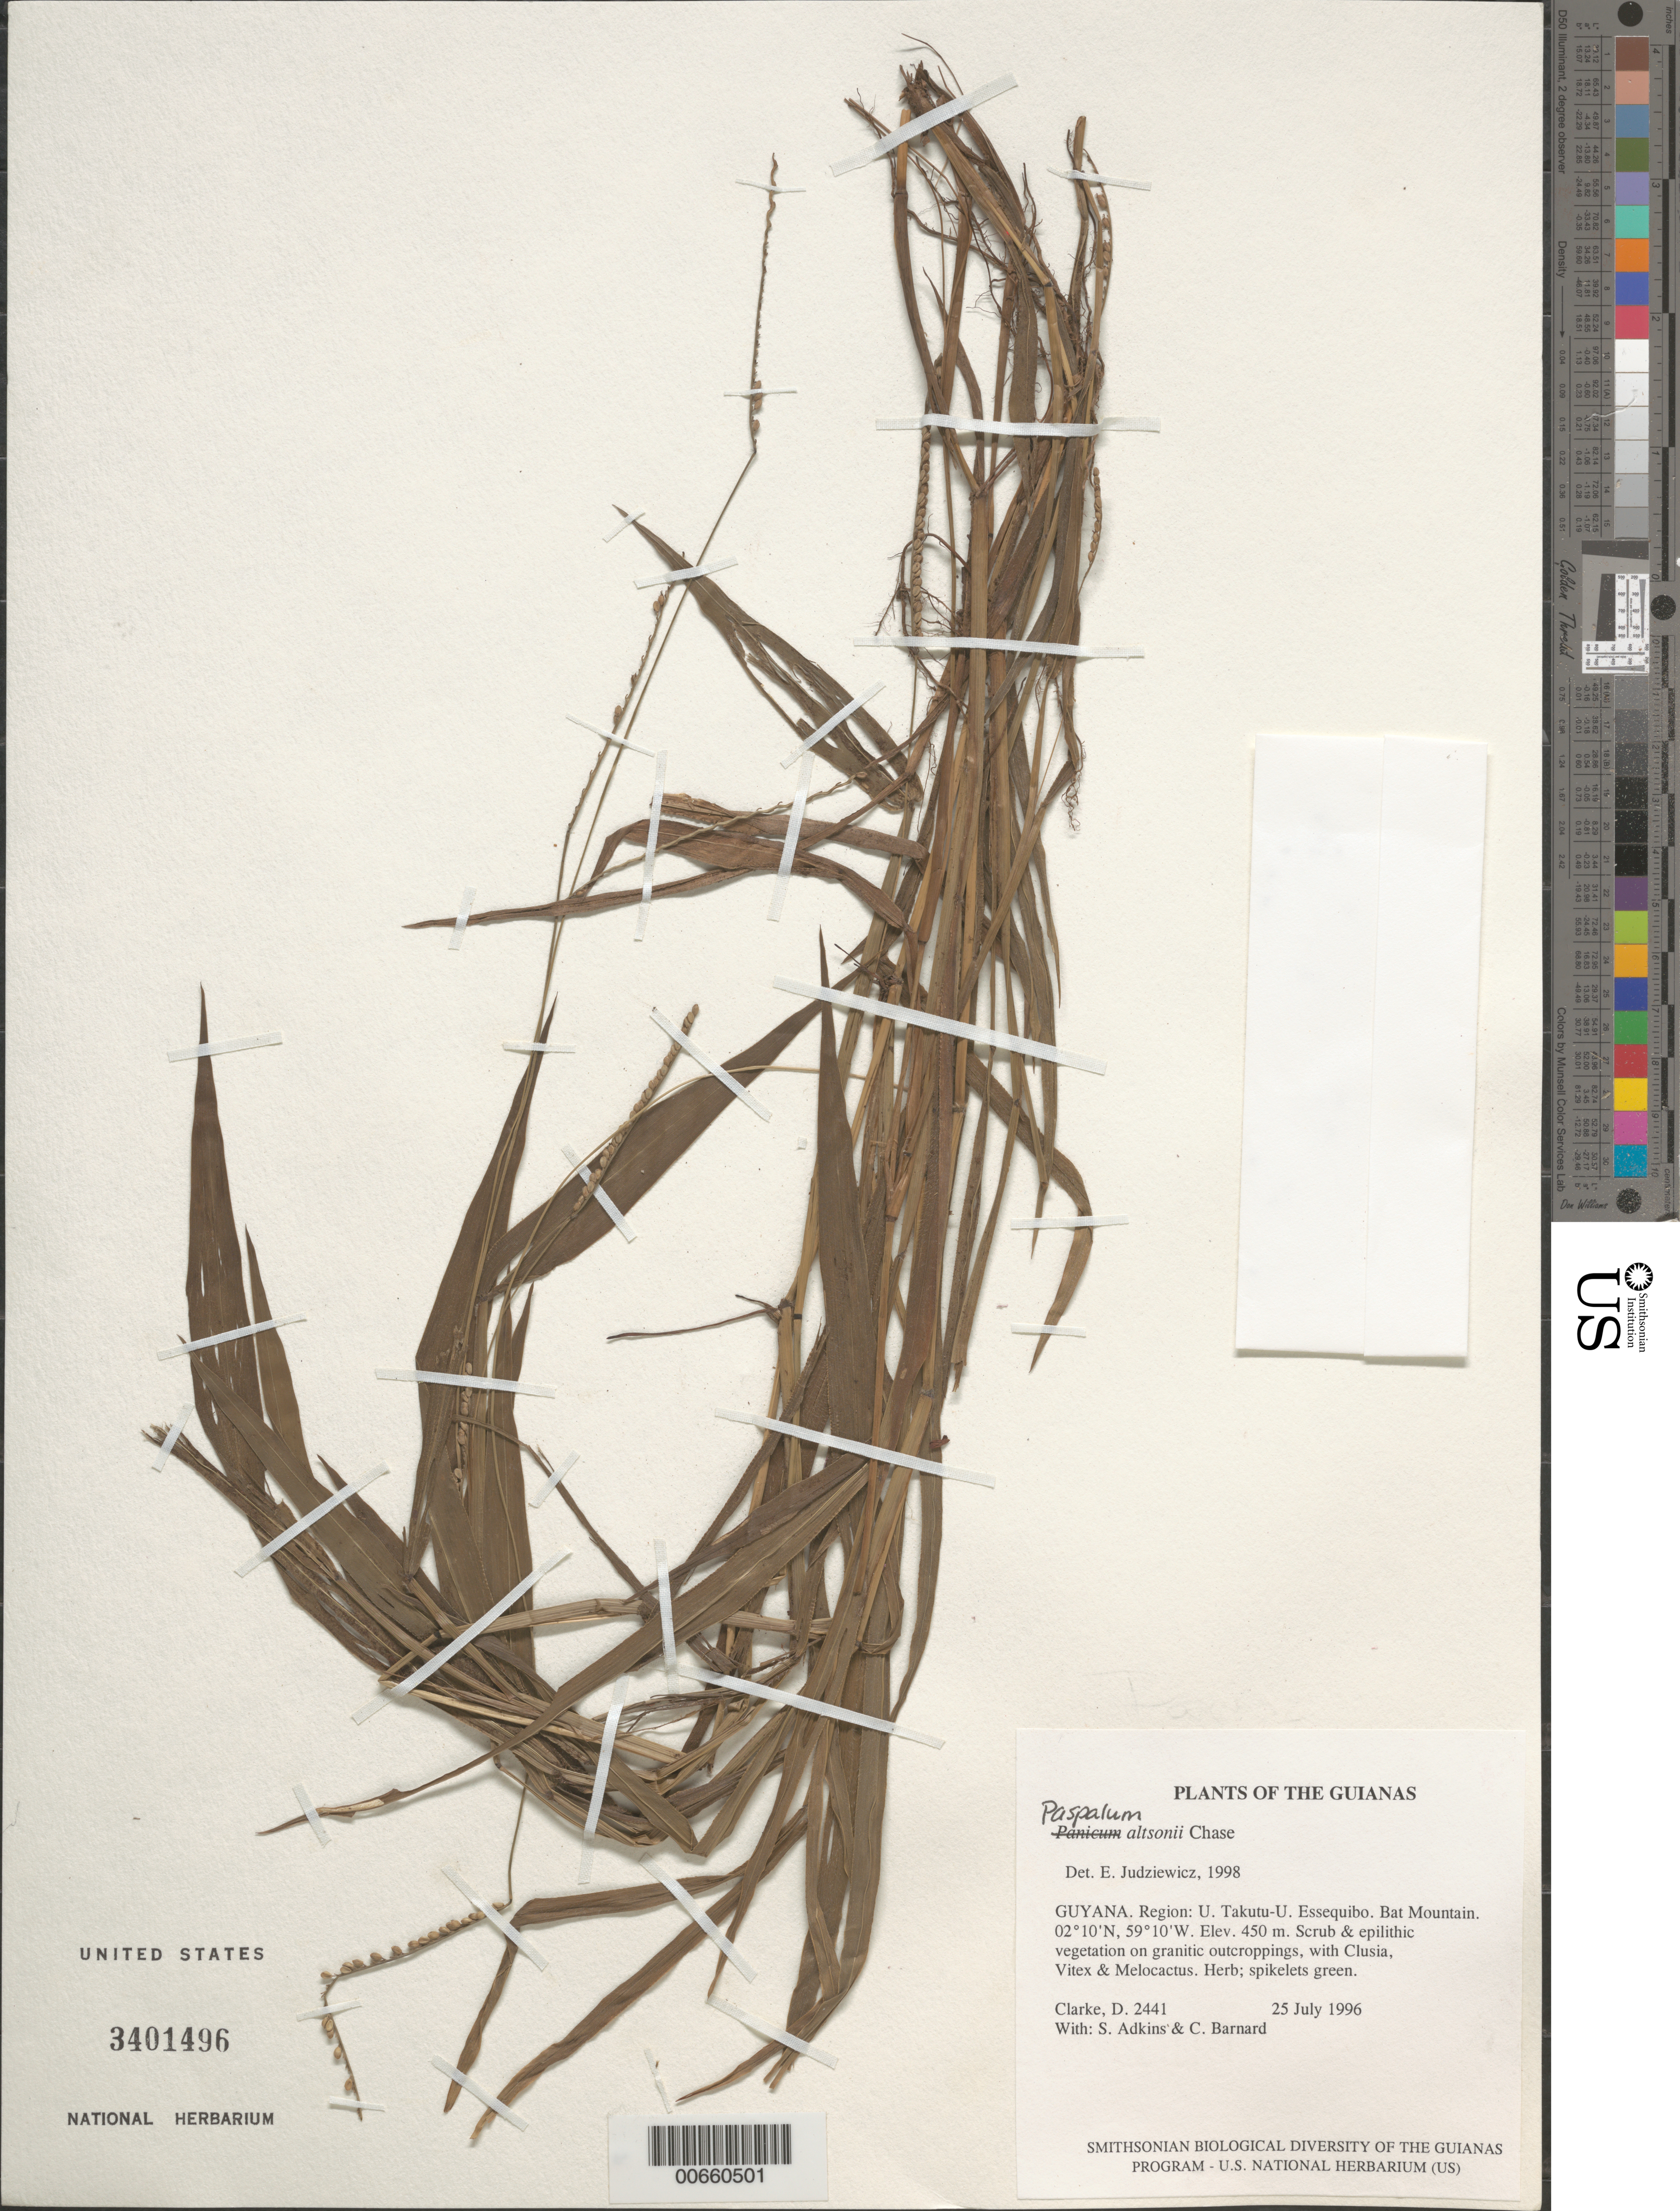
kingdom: Plantae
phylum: Tracheophyta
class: Liliopsida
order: Poales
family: Poaceae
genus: Paspalum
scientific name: Paspalum altsonii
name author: Chase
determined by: Judziewicz, E. J.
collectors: H. D. Clarke, S. Adkins & C. Bernard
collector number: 2441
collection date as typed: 25 July 1996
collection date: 1996-07-25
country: Guyana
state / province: U. Takutu-U. Essequibo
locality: Bat Mountain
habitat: Scrub & epilithic vegetation on granitic outcroppings, with Clusia, Vitex & Melocactus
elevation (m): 450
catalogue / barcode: US 3401496